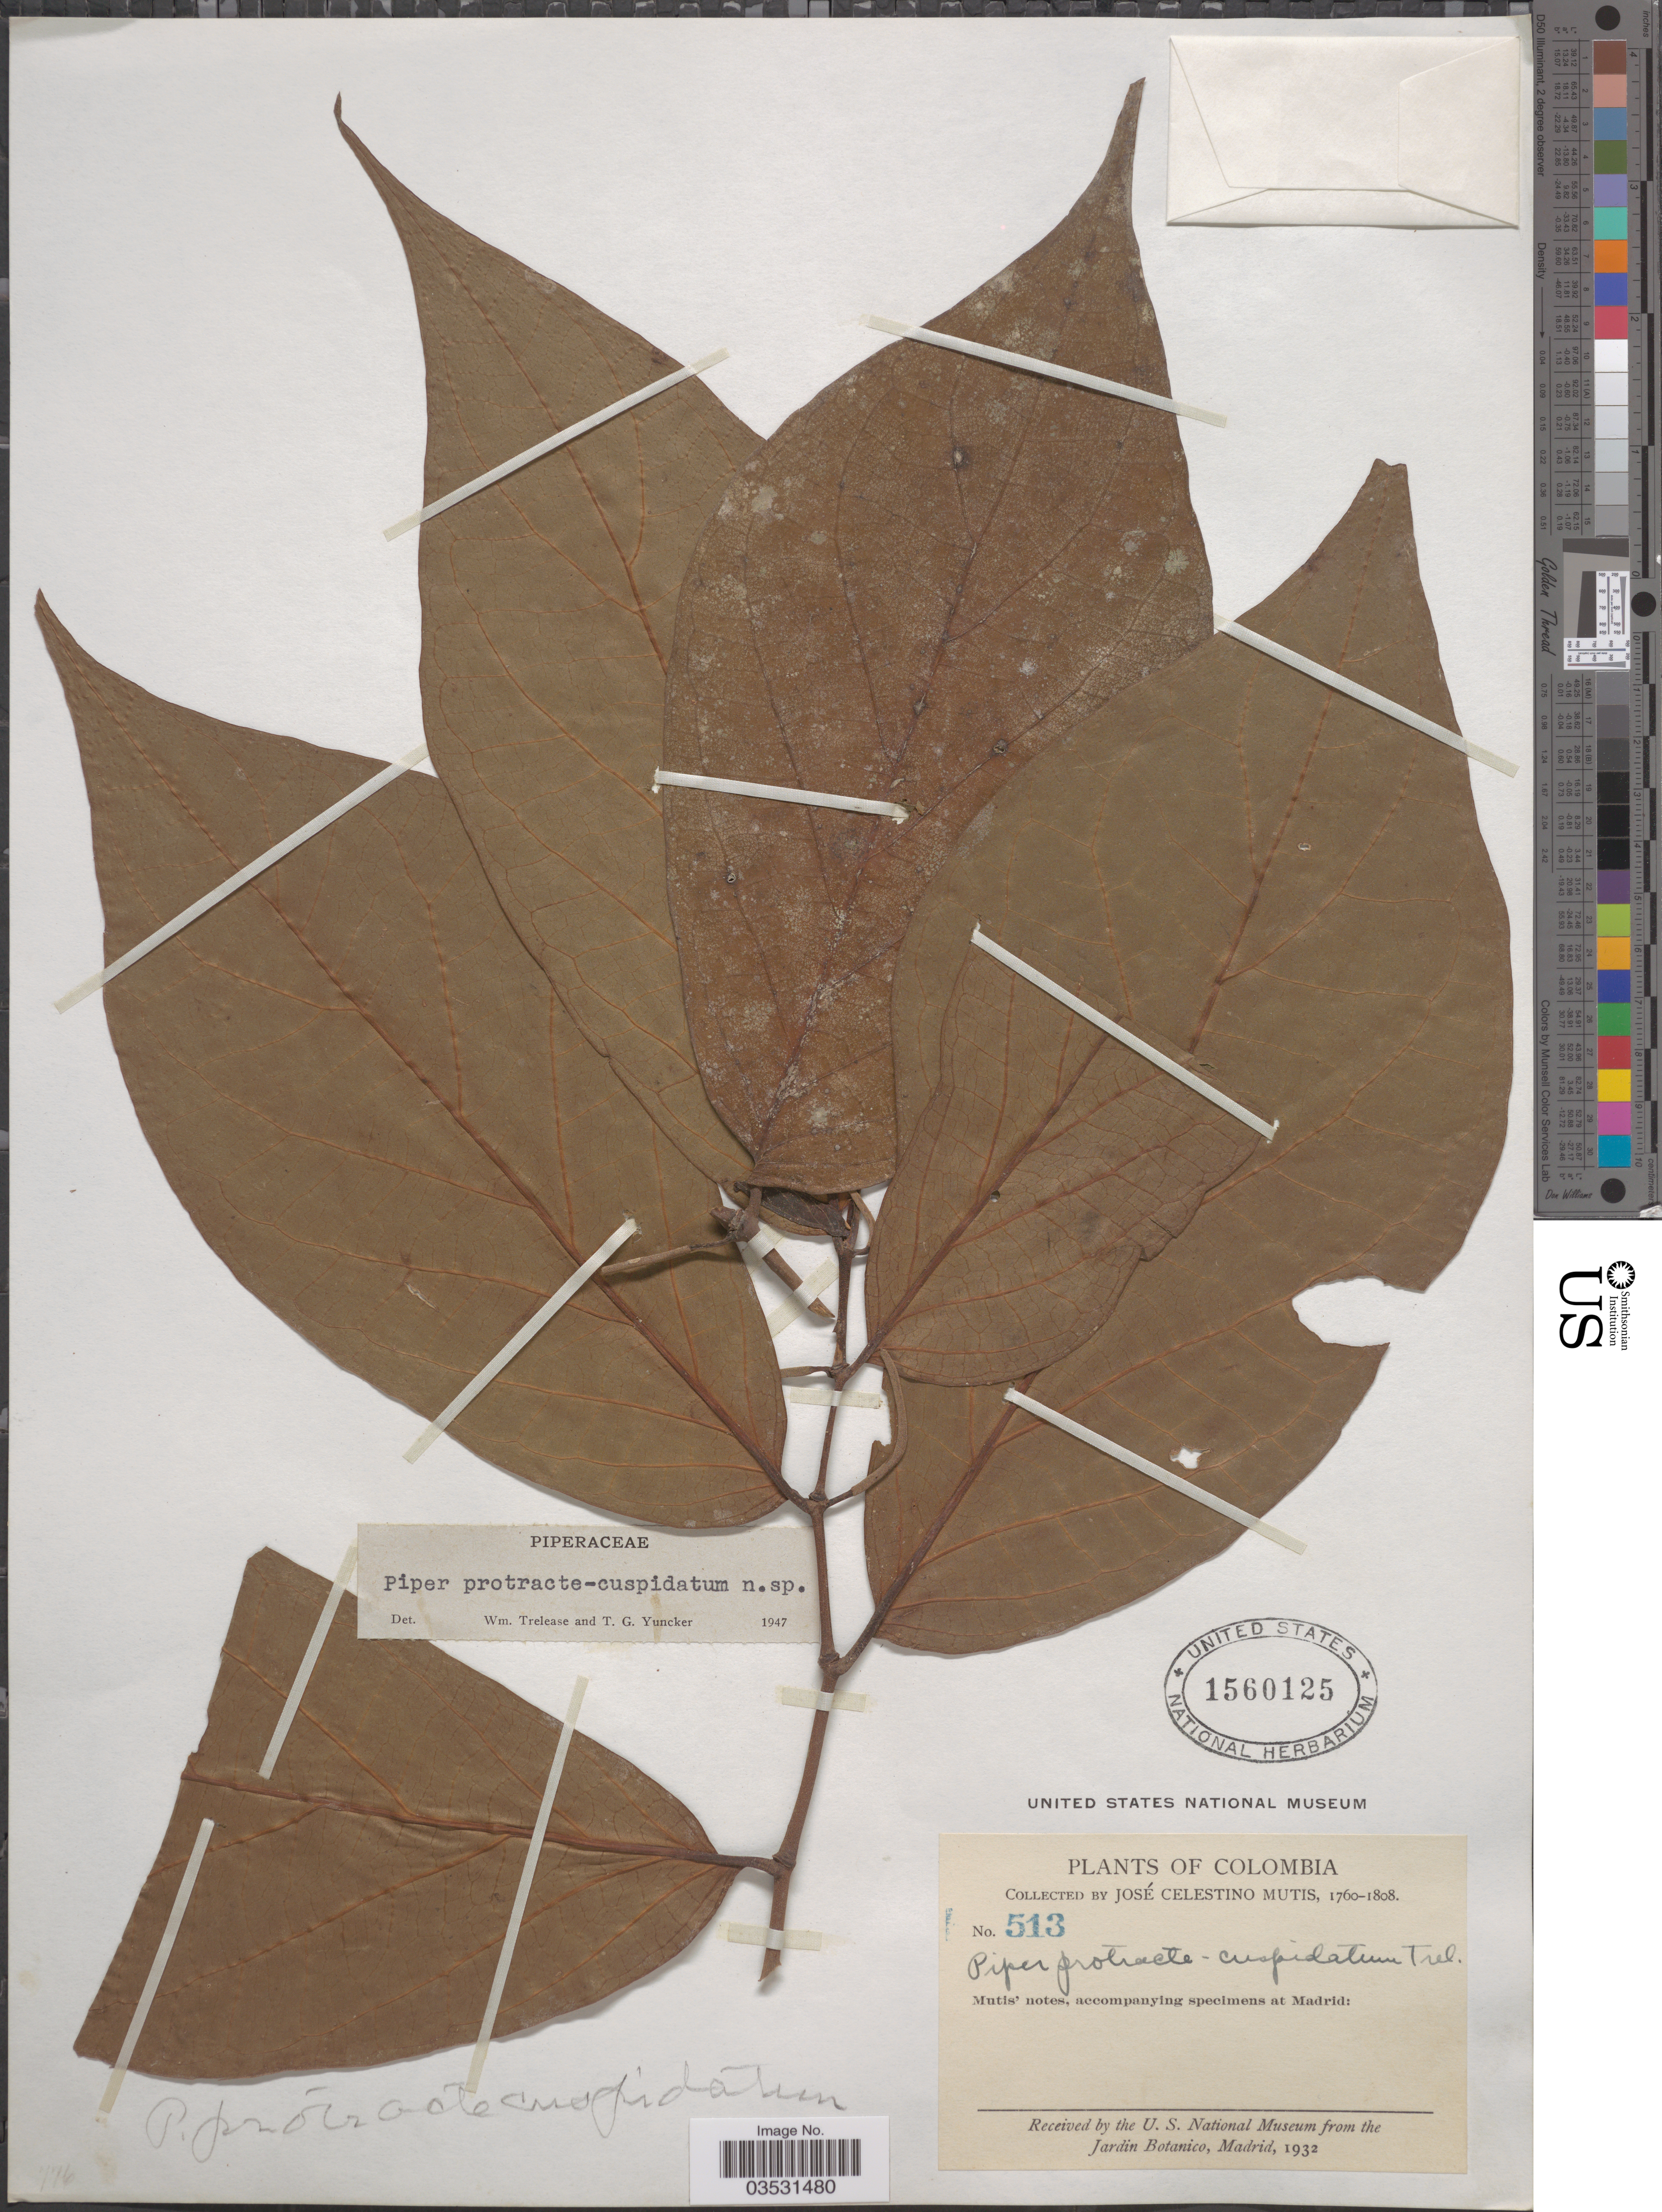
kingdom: Plantae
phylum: Tracheophyta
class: Magnoliopsida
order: Piperales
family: Piperaceae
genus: Piper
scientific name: Piper protracticuspidatum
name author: Trel. & Yunck.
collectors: J. C. B. Mutis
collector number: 513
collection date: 1760/1808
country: Colombia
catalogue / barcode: US 1560125